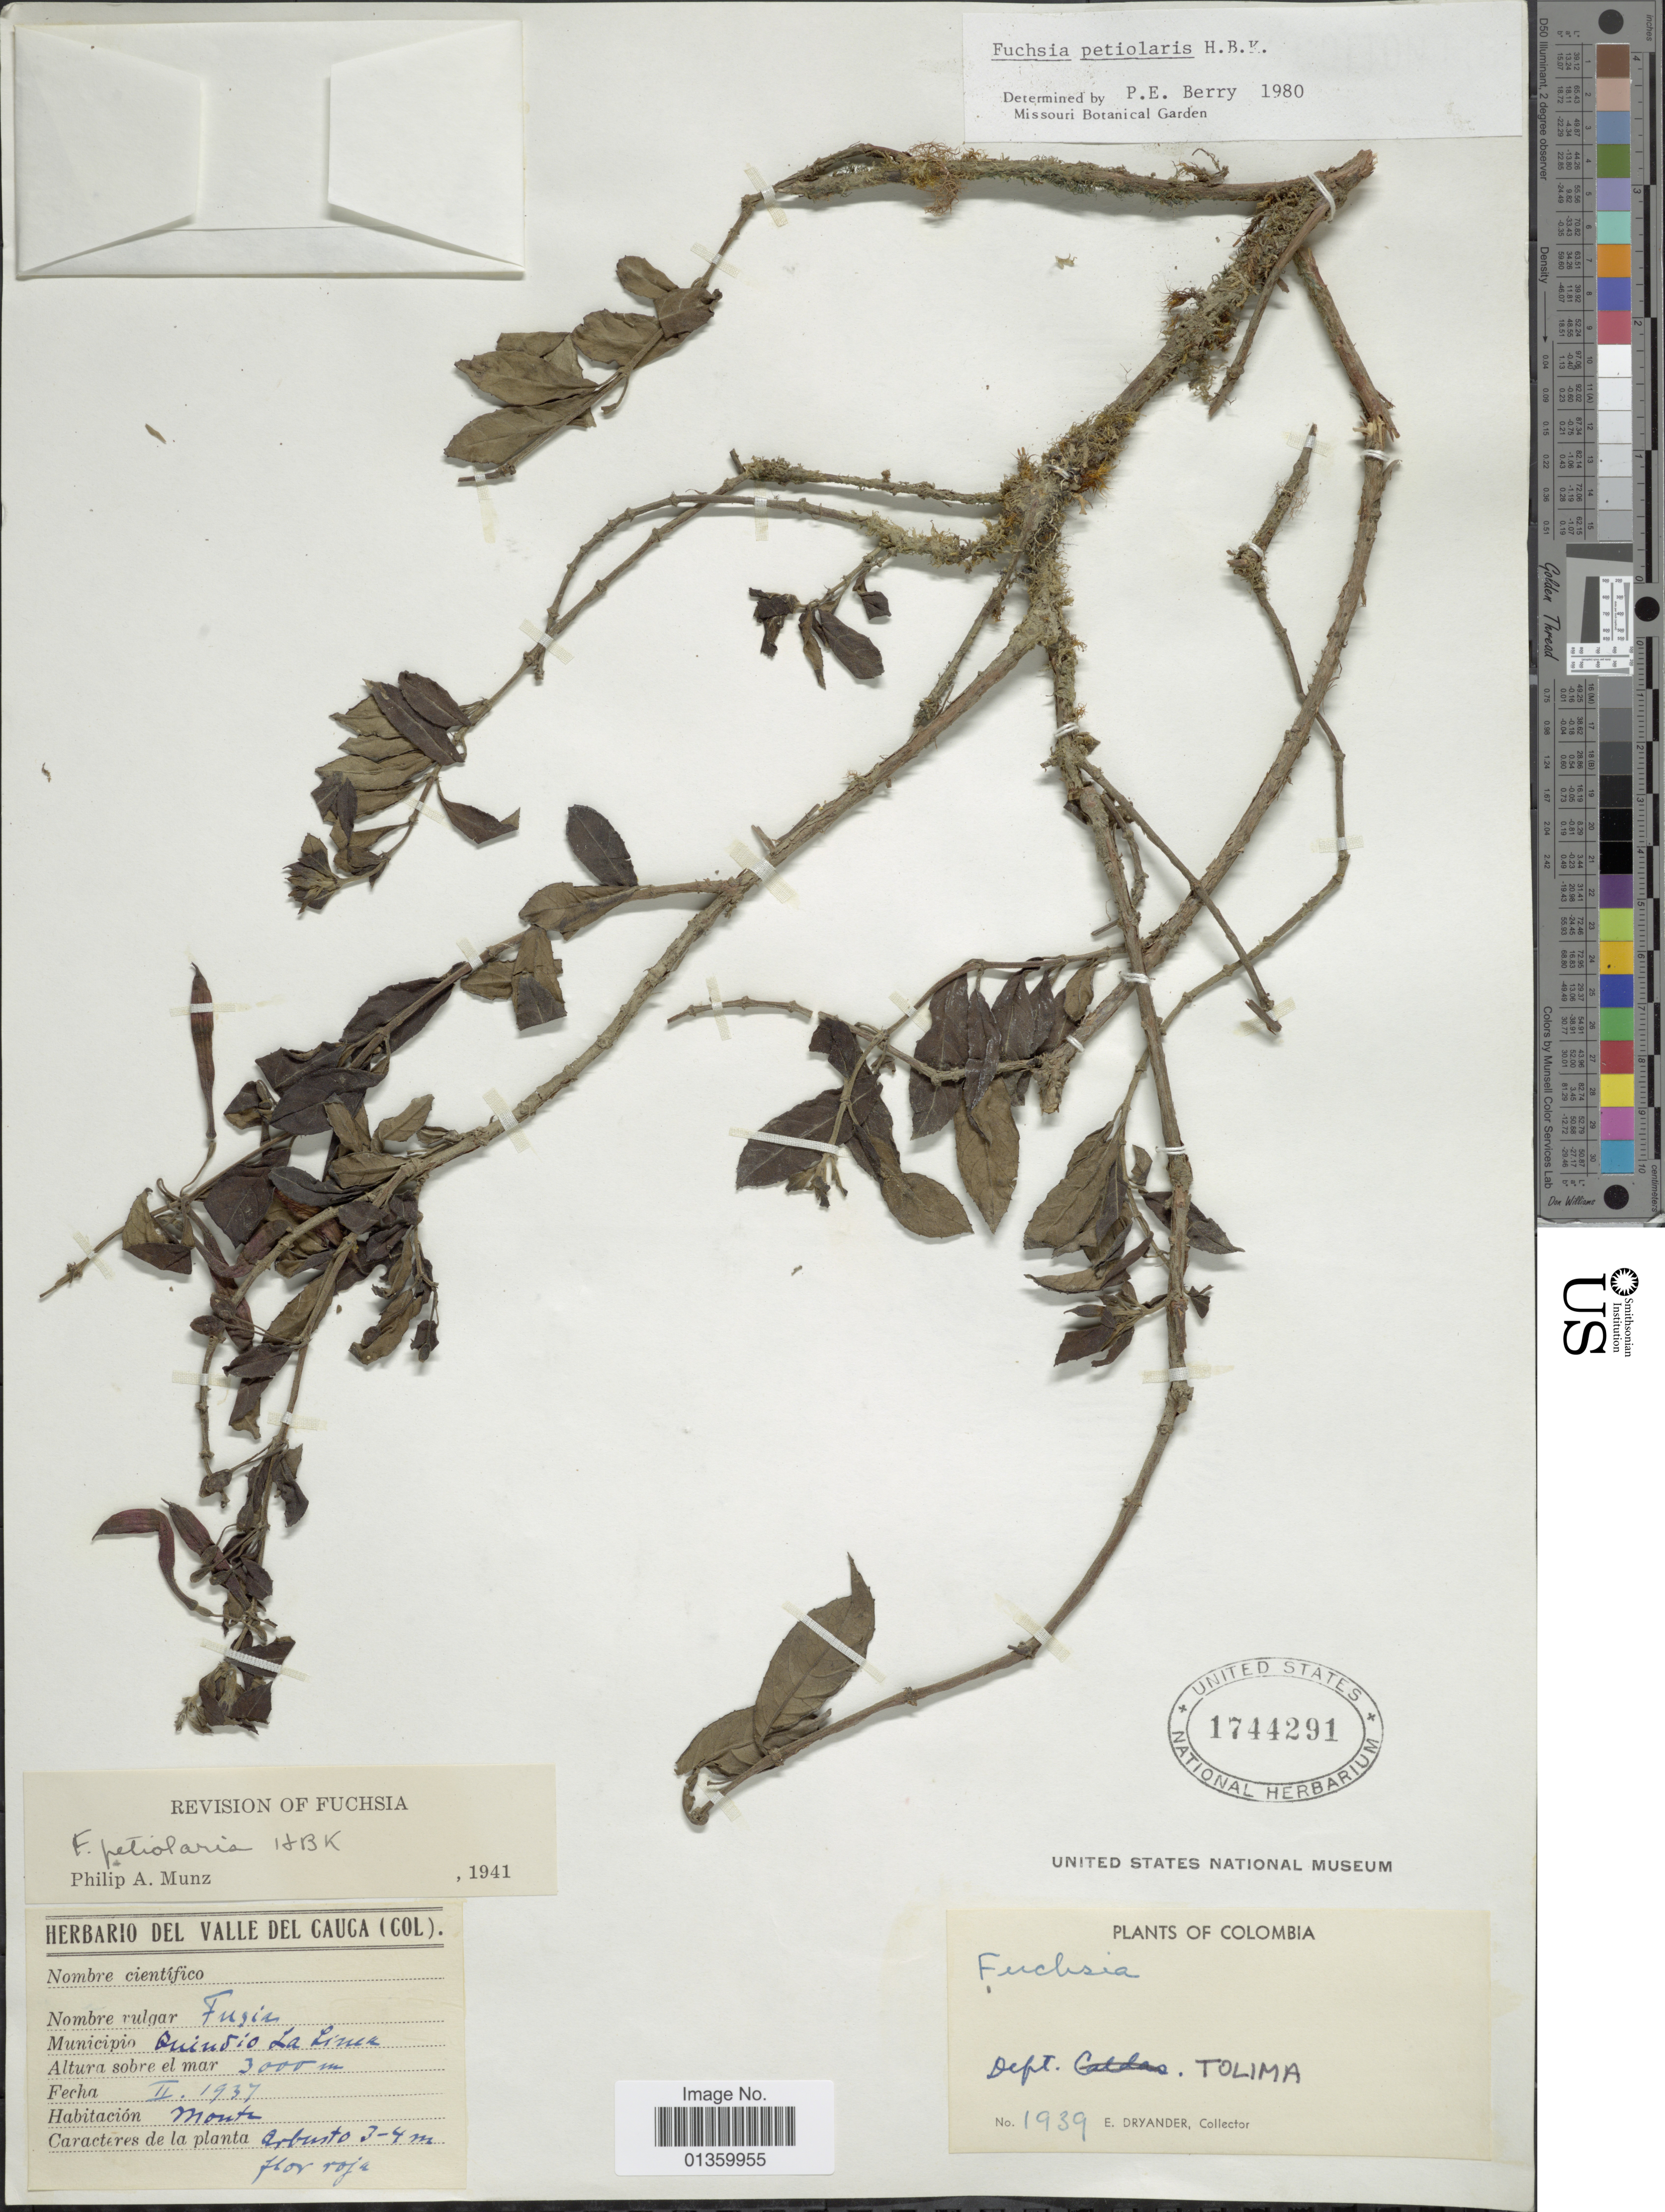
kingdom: Plantae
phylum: Tracheophyta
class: Magnoliopsida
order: Myrtales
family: Onagraceae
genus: Fuchsia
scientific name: Fuchsia petiolaris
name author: Kunth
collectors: E. Dryander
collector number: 1939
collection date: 1937-02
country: Colombia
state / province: Tolima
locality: Quindio La Linea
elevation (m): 3000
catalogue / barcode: US 1744291